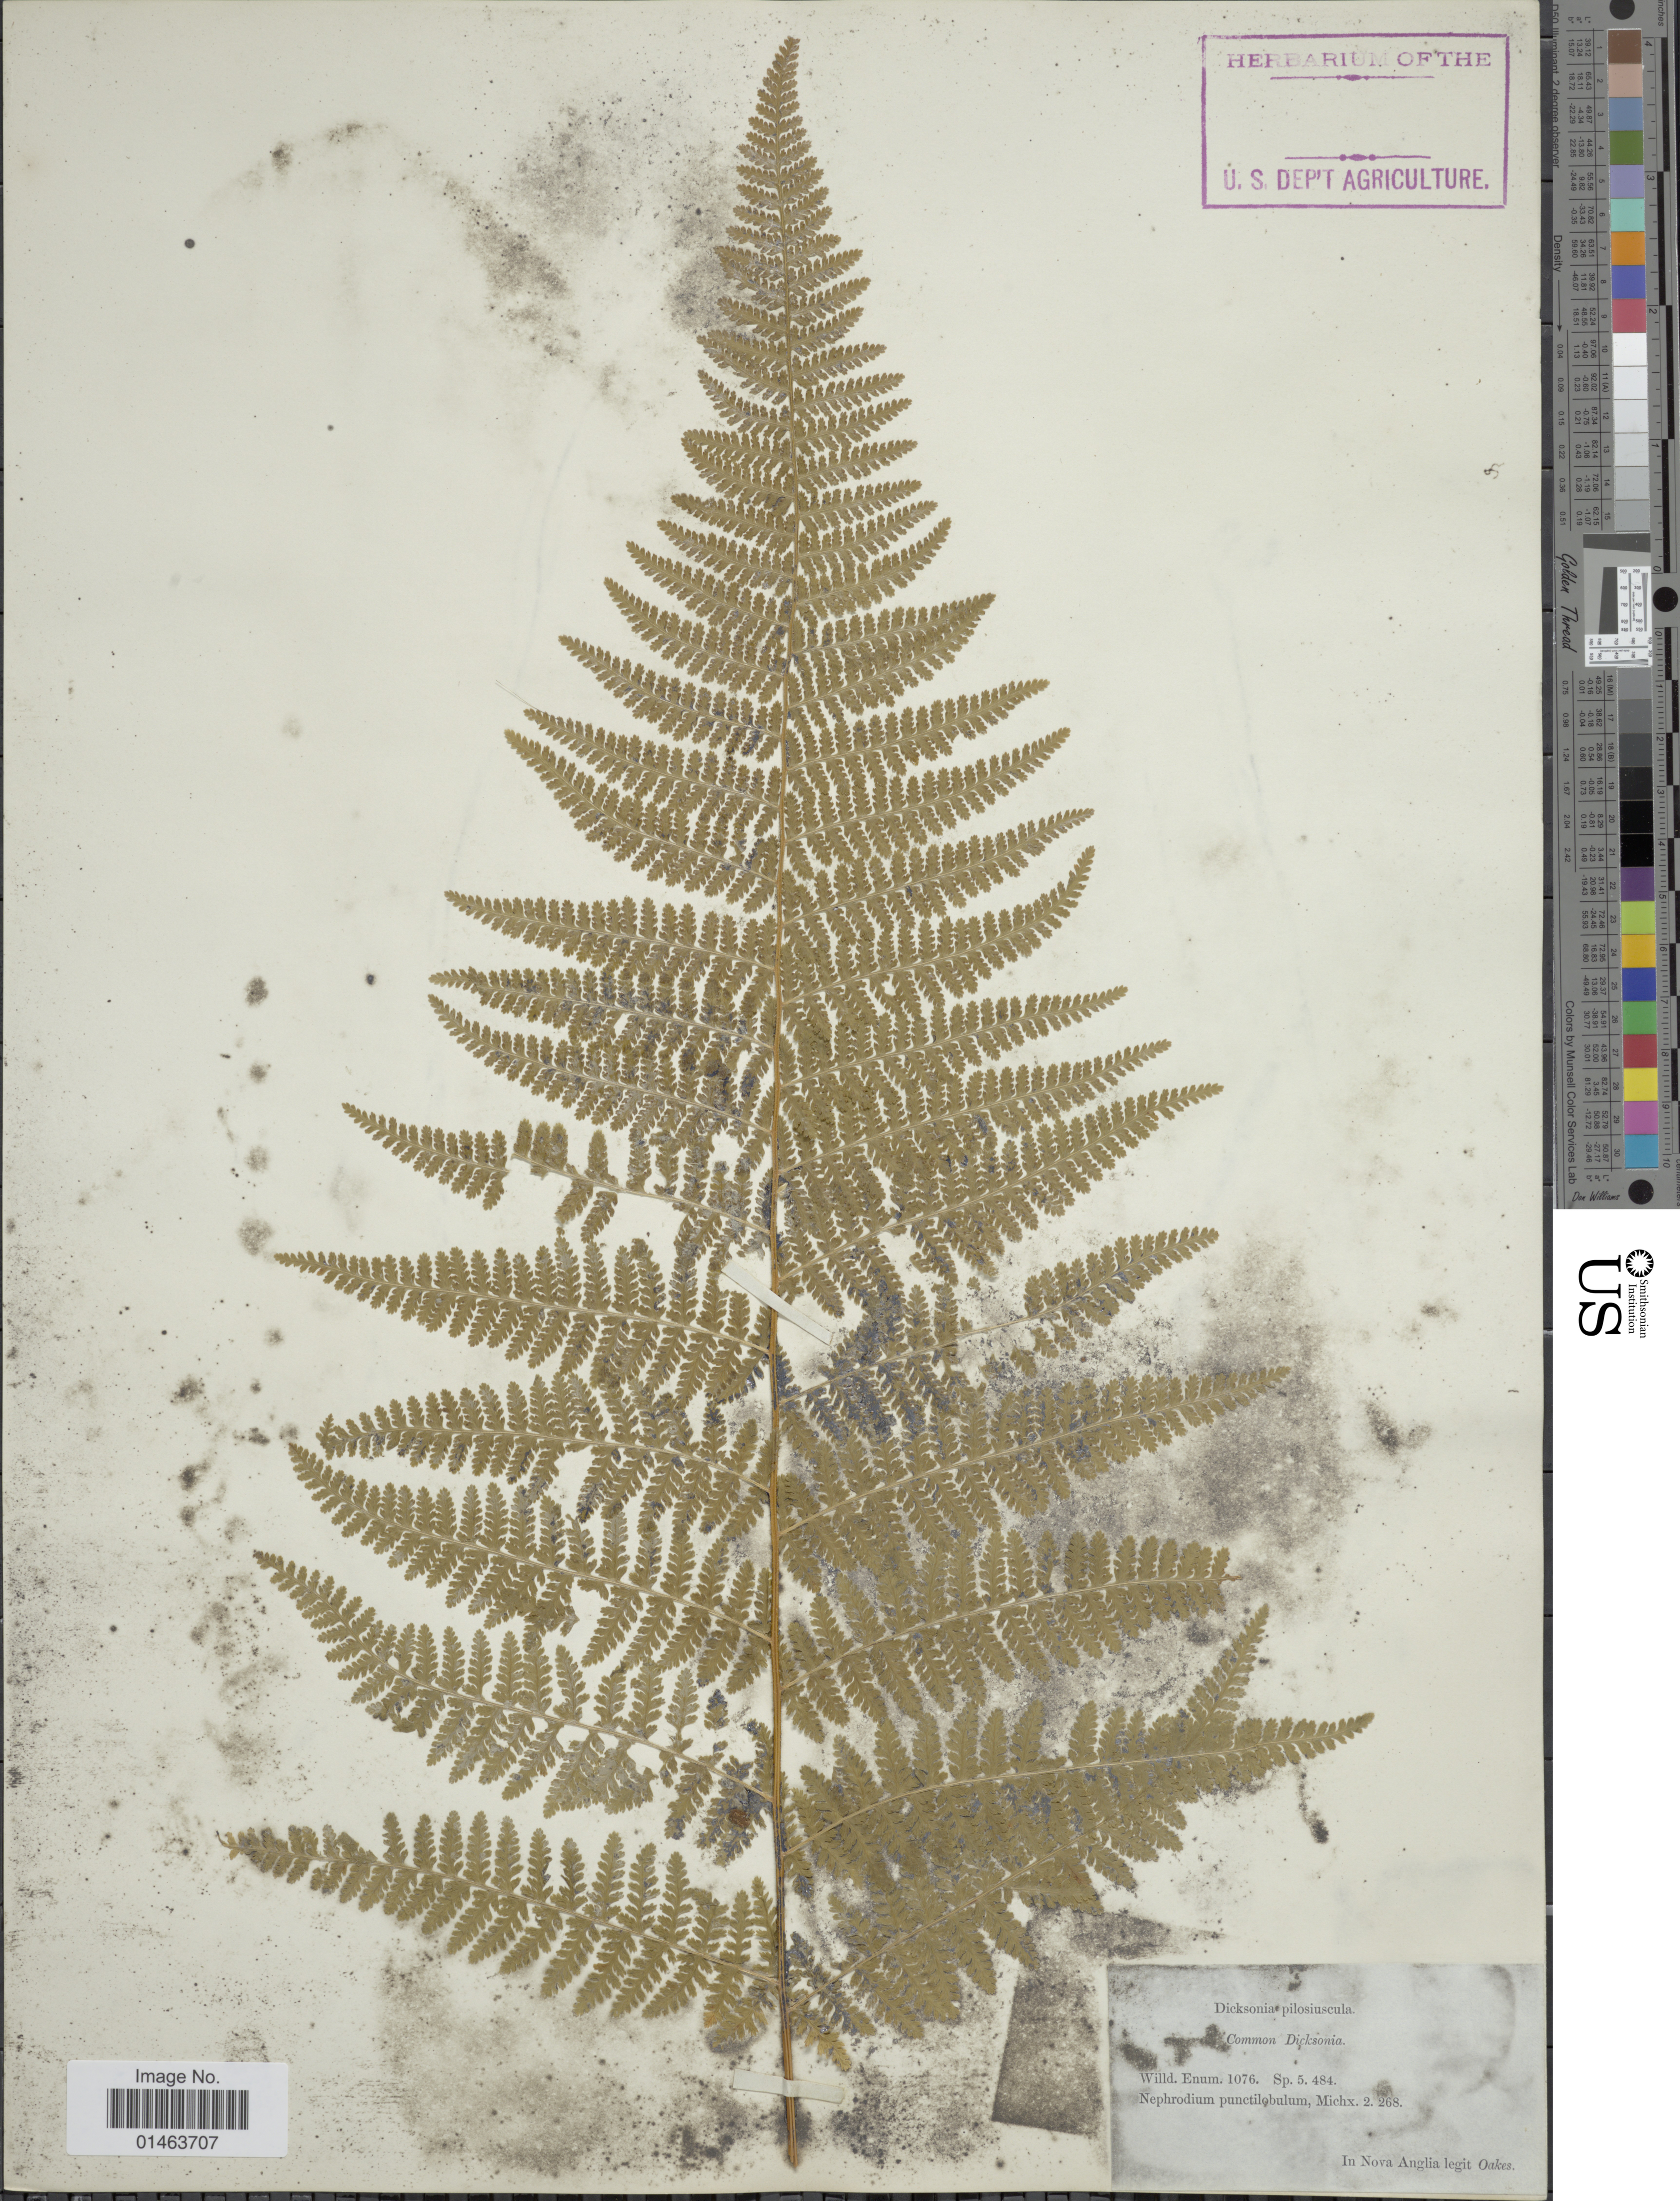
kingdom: Plantae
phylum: Tracheophyta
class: Polypodiopsida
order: Polypodiales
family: Dennstaedtiaceae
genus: Dennstaedtia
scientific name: Dennstaedtia punctilobula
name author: (Michx.) T. Moore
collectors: -. Oakes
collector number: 2268*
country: United States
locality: Nova Anglia